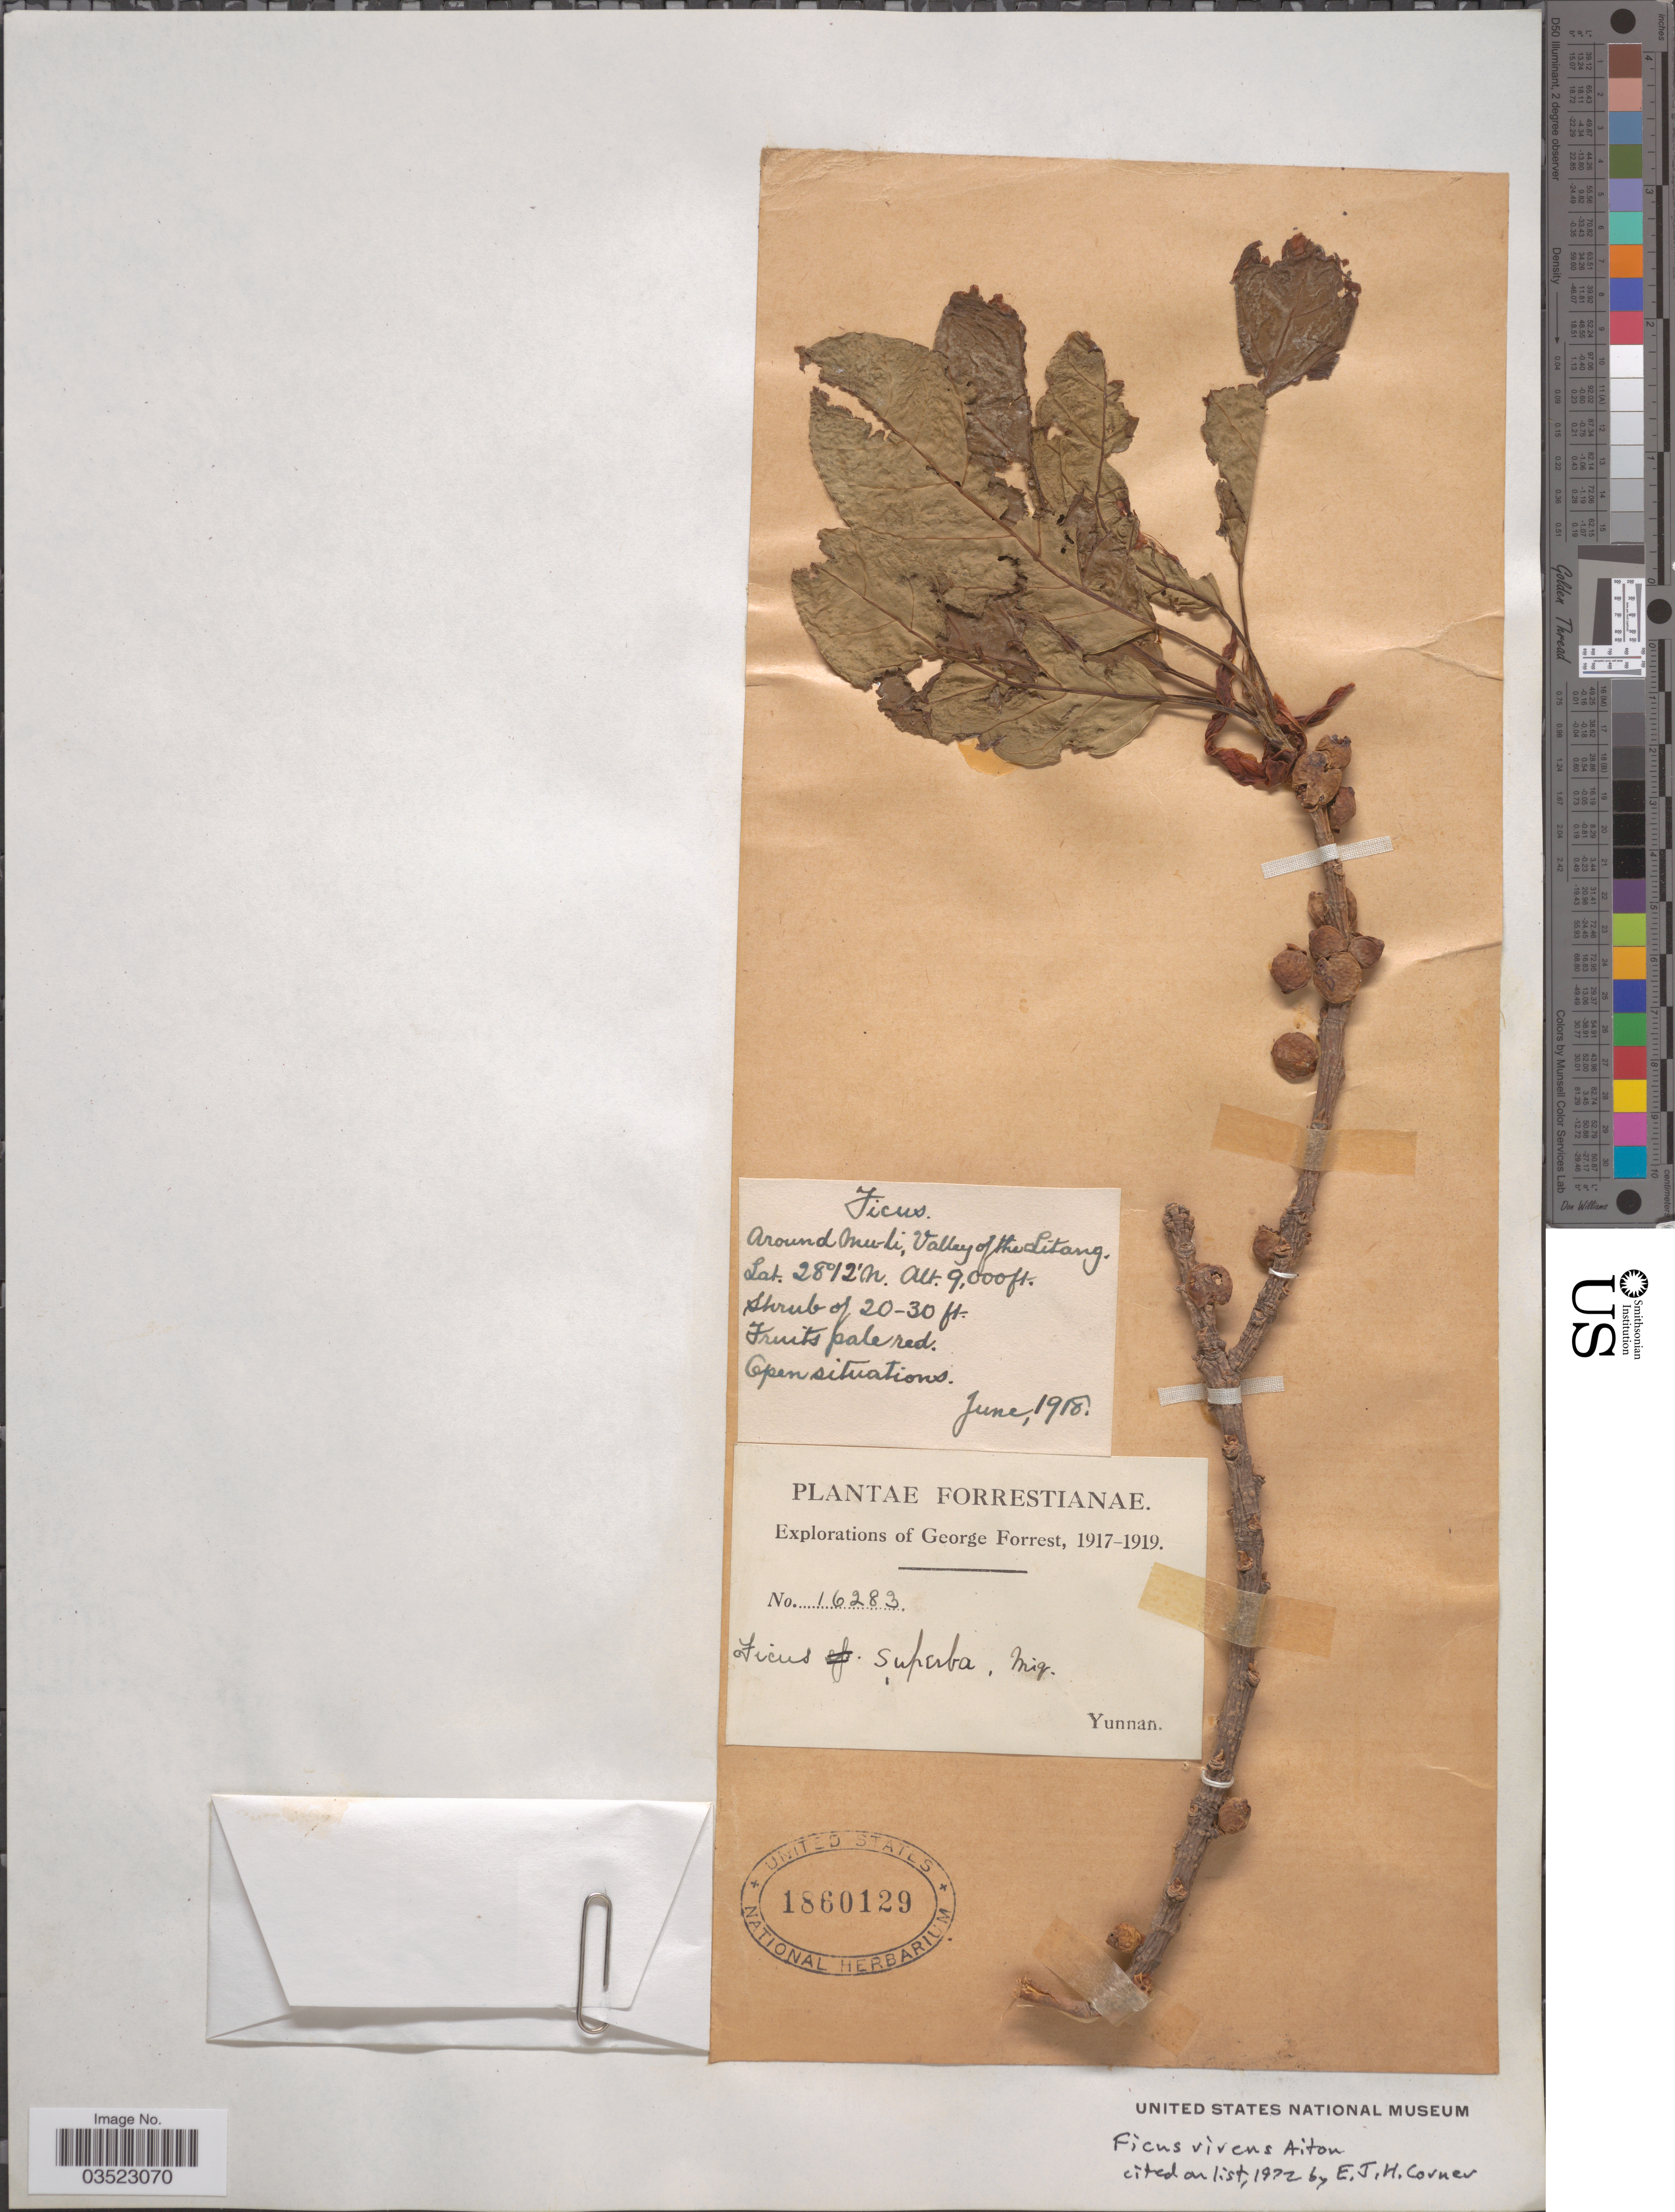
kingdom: Plantae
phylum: Tracheophyta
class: Magnoliopsida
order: Rosales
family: Moraceae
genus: Ficus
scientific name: Ficus virens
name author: Aiton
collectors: G. Forrest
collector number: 16283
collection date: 1918-06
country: China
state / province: Yunnan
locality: Around Mu-li, Valley of the Litang. Explorations of George Forrest, 1917-1919.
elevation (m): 2743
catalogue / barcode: US 1860129